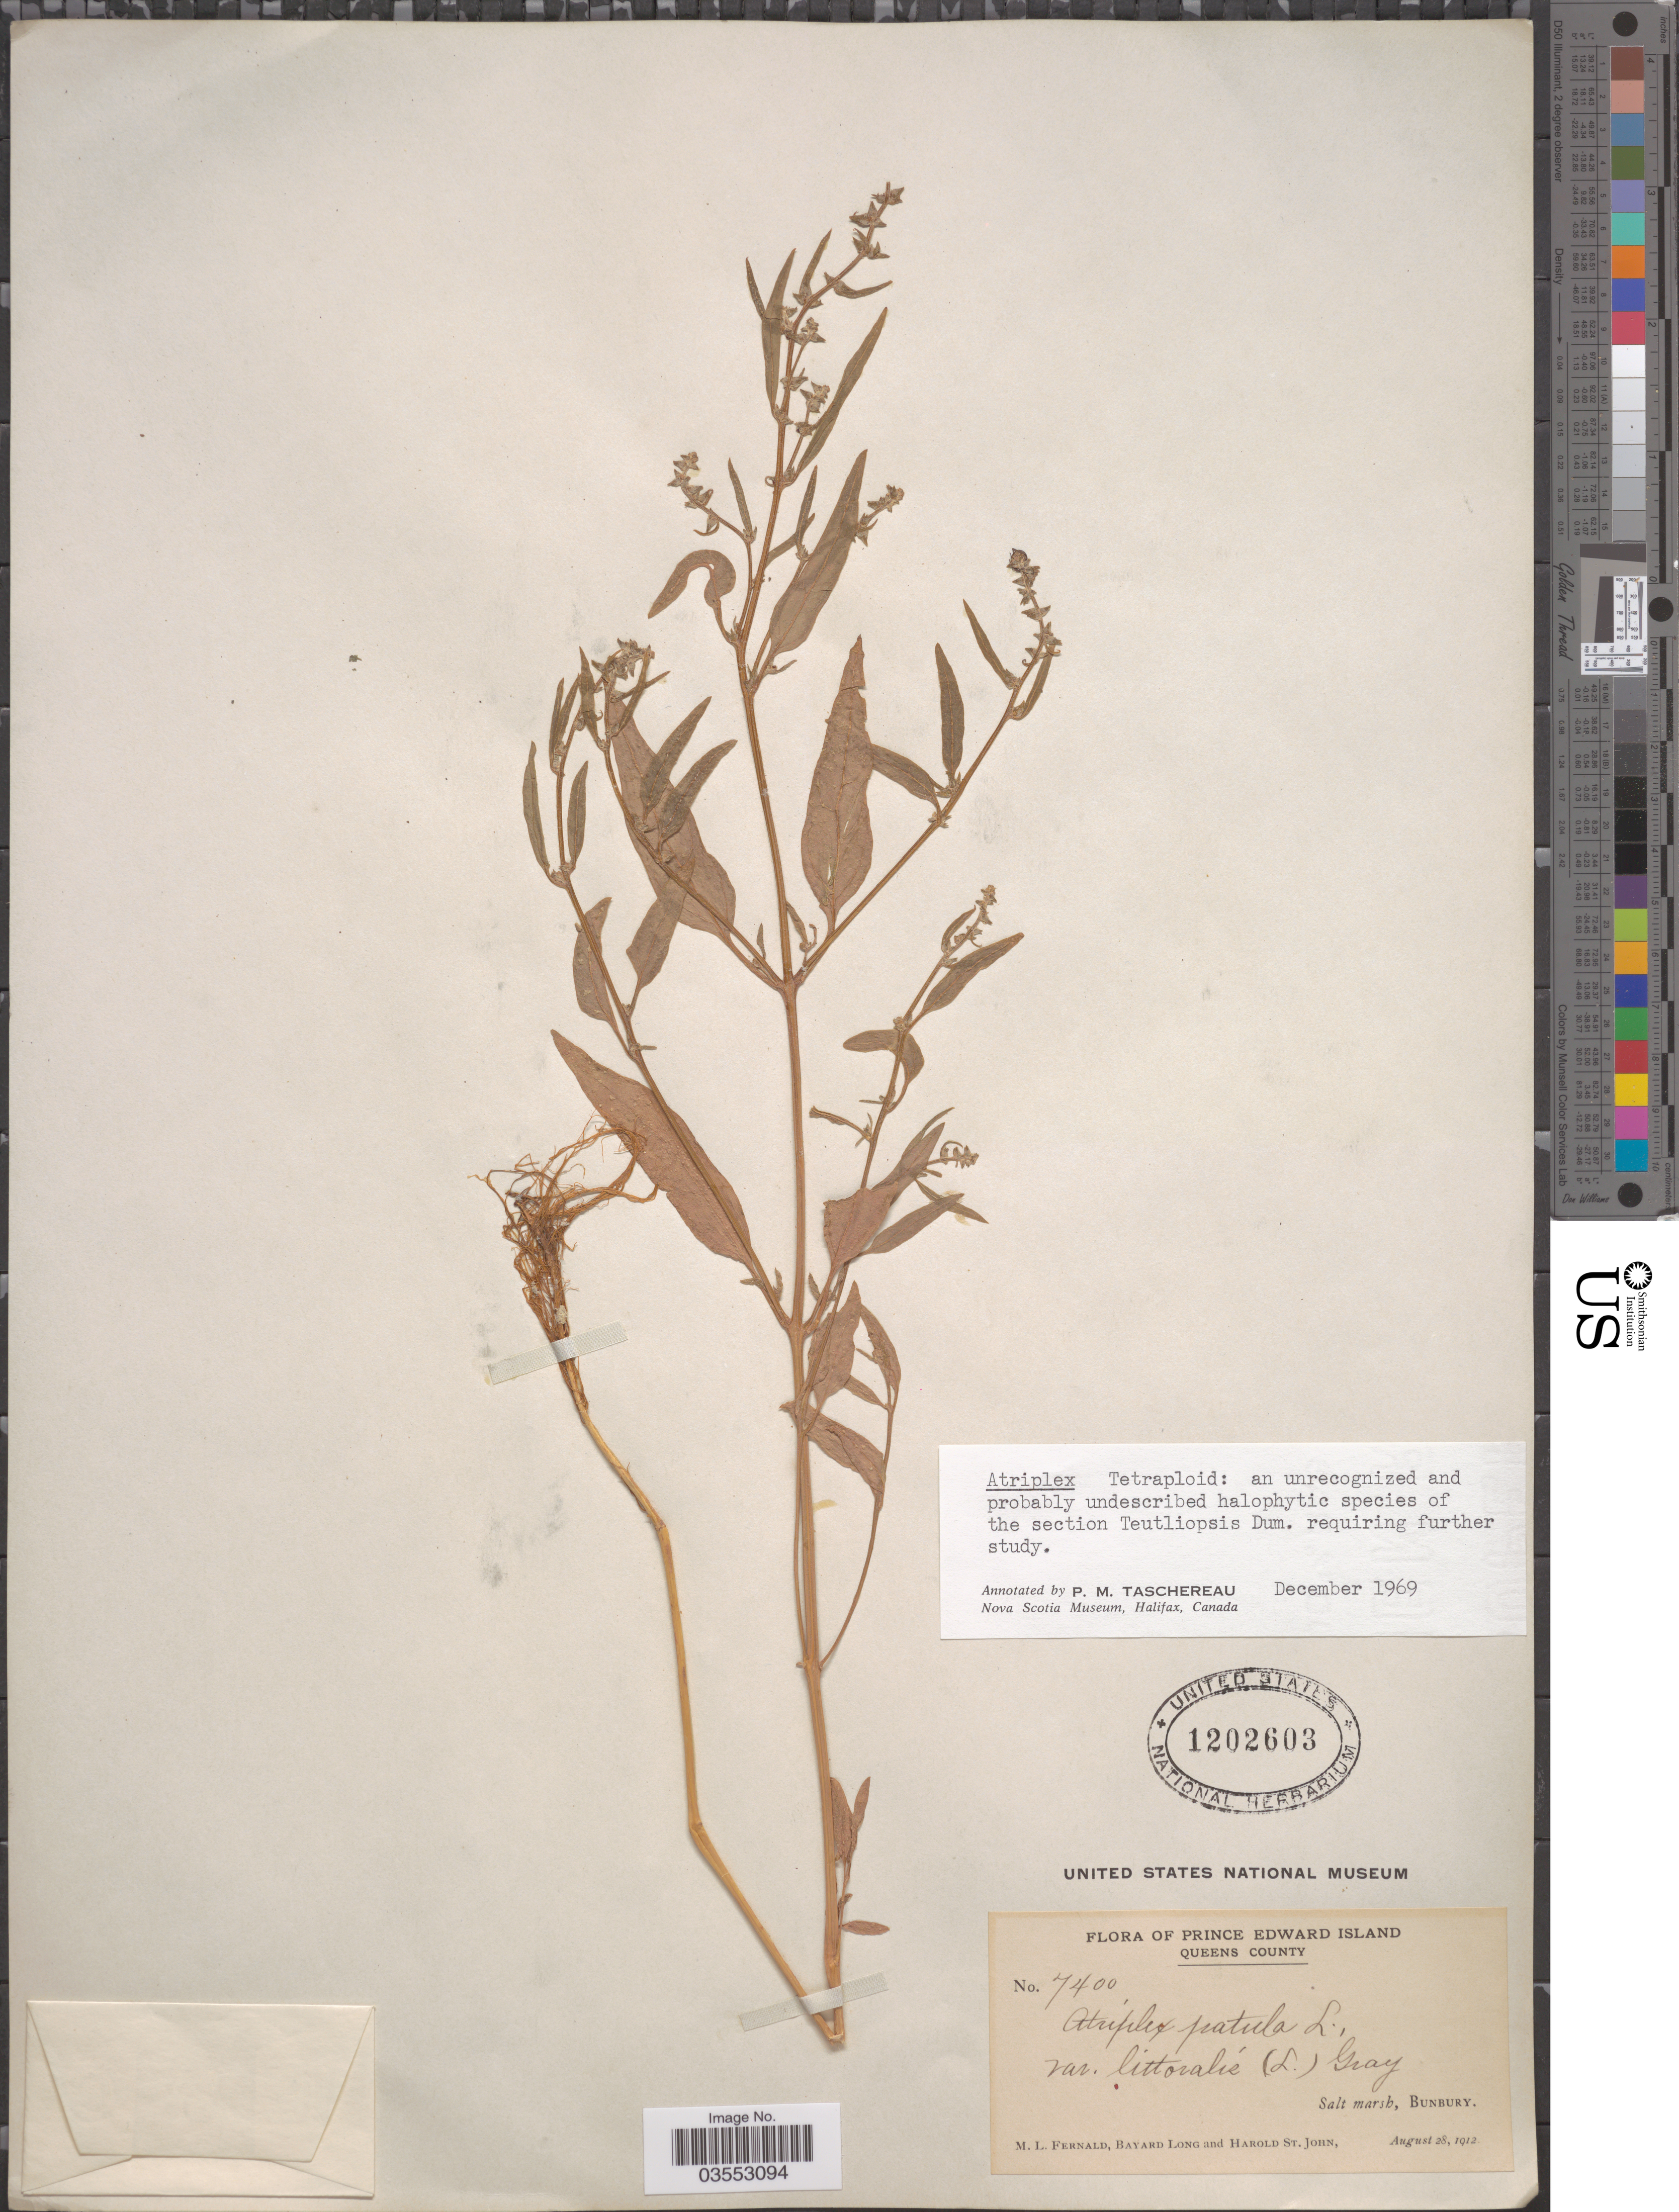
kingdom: Plantae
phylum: Tracheophyta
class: Magnoliopsida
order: Caryophyllales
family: Amaranthaceae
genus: Atriplex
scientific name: Atriplex sp.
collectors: M. L. Fernald, B. Long & H. St. John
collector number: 7400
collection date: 1912-08-28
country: Canada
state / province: Prince Edward Island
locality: Queens County. Salt marsh, Bunbury.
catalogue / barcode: US 1202603